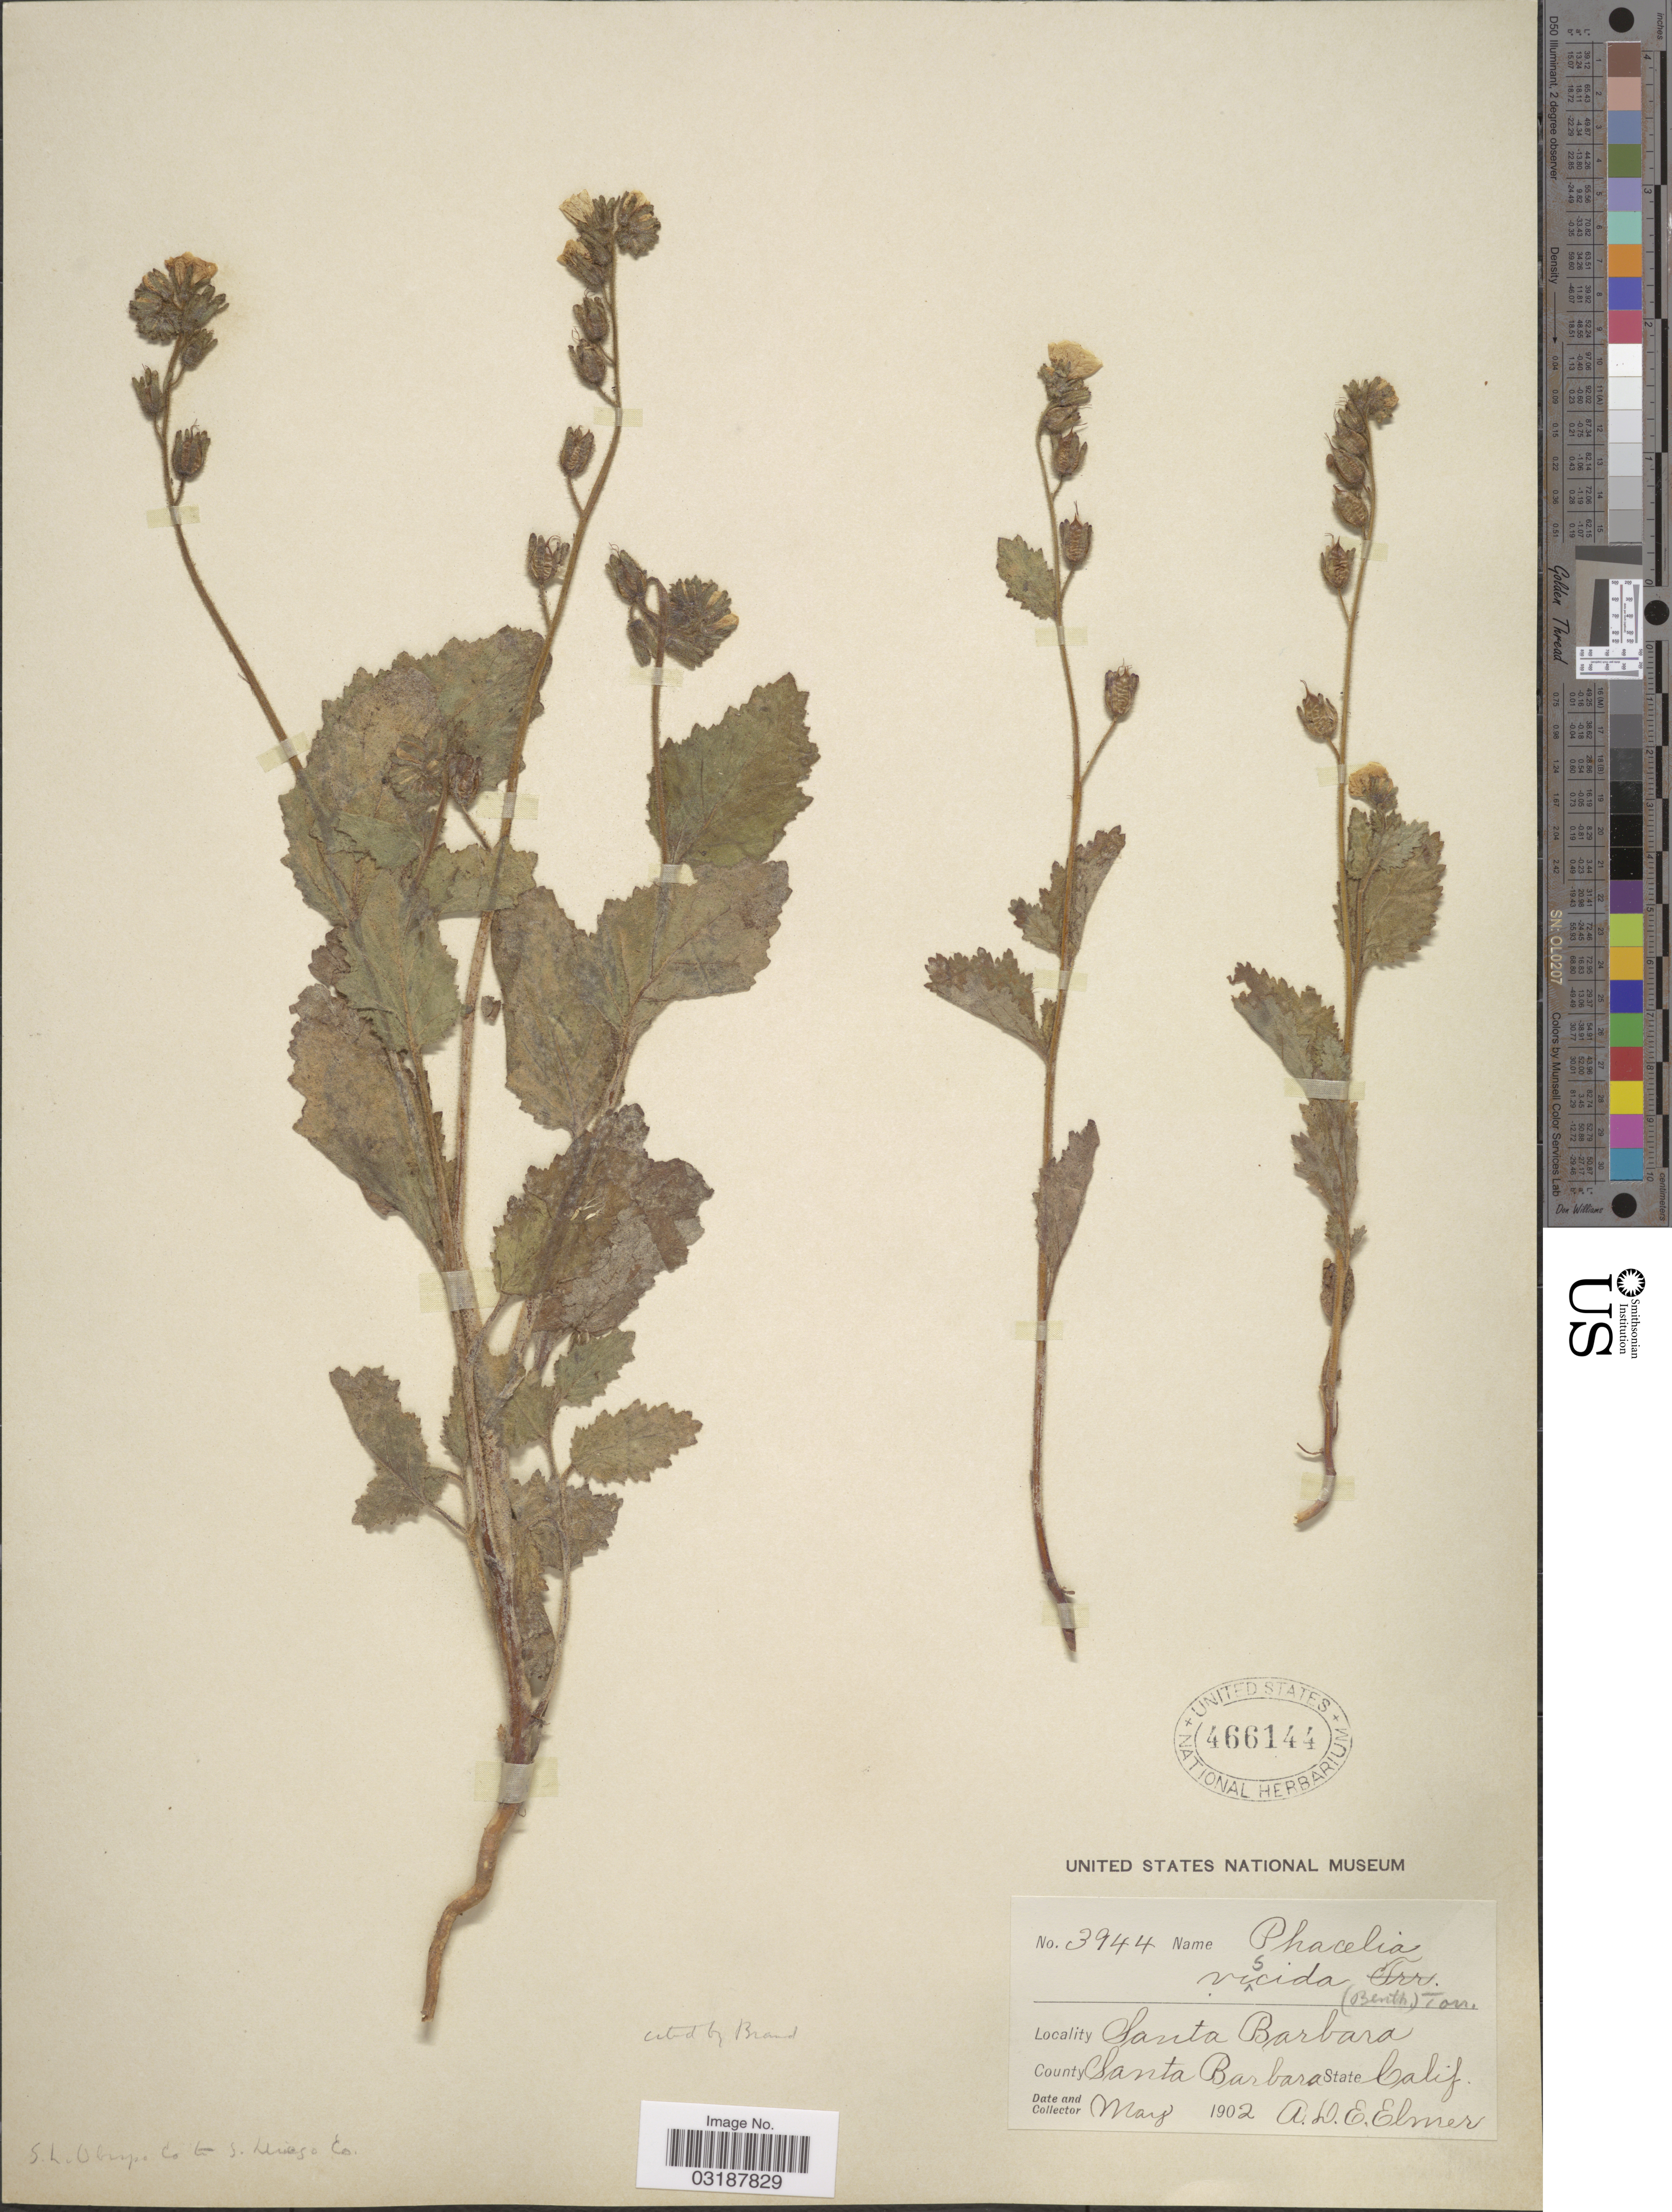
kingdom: Plantae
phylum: Tracheophyta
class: Magnoliopsida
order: Boraginales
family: Hydrophyllaceae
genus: Phacelia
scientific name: Phacelia viscida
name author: (Benth.) Torr.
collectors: A. D. E. Elmer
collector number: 3944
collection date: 1902-05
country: United States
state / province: California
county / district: Santa Barbara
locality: Santa Barbara, County Santa Barbara, State Calif.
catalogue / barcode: US 466144